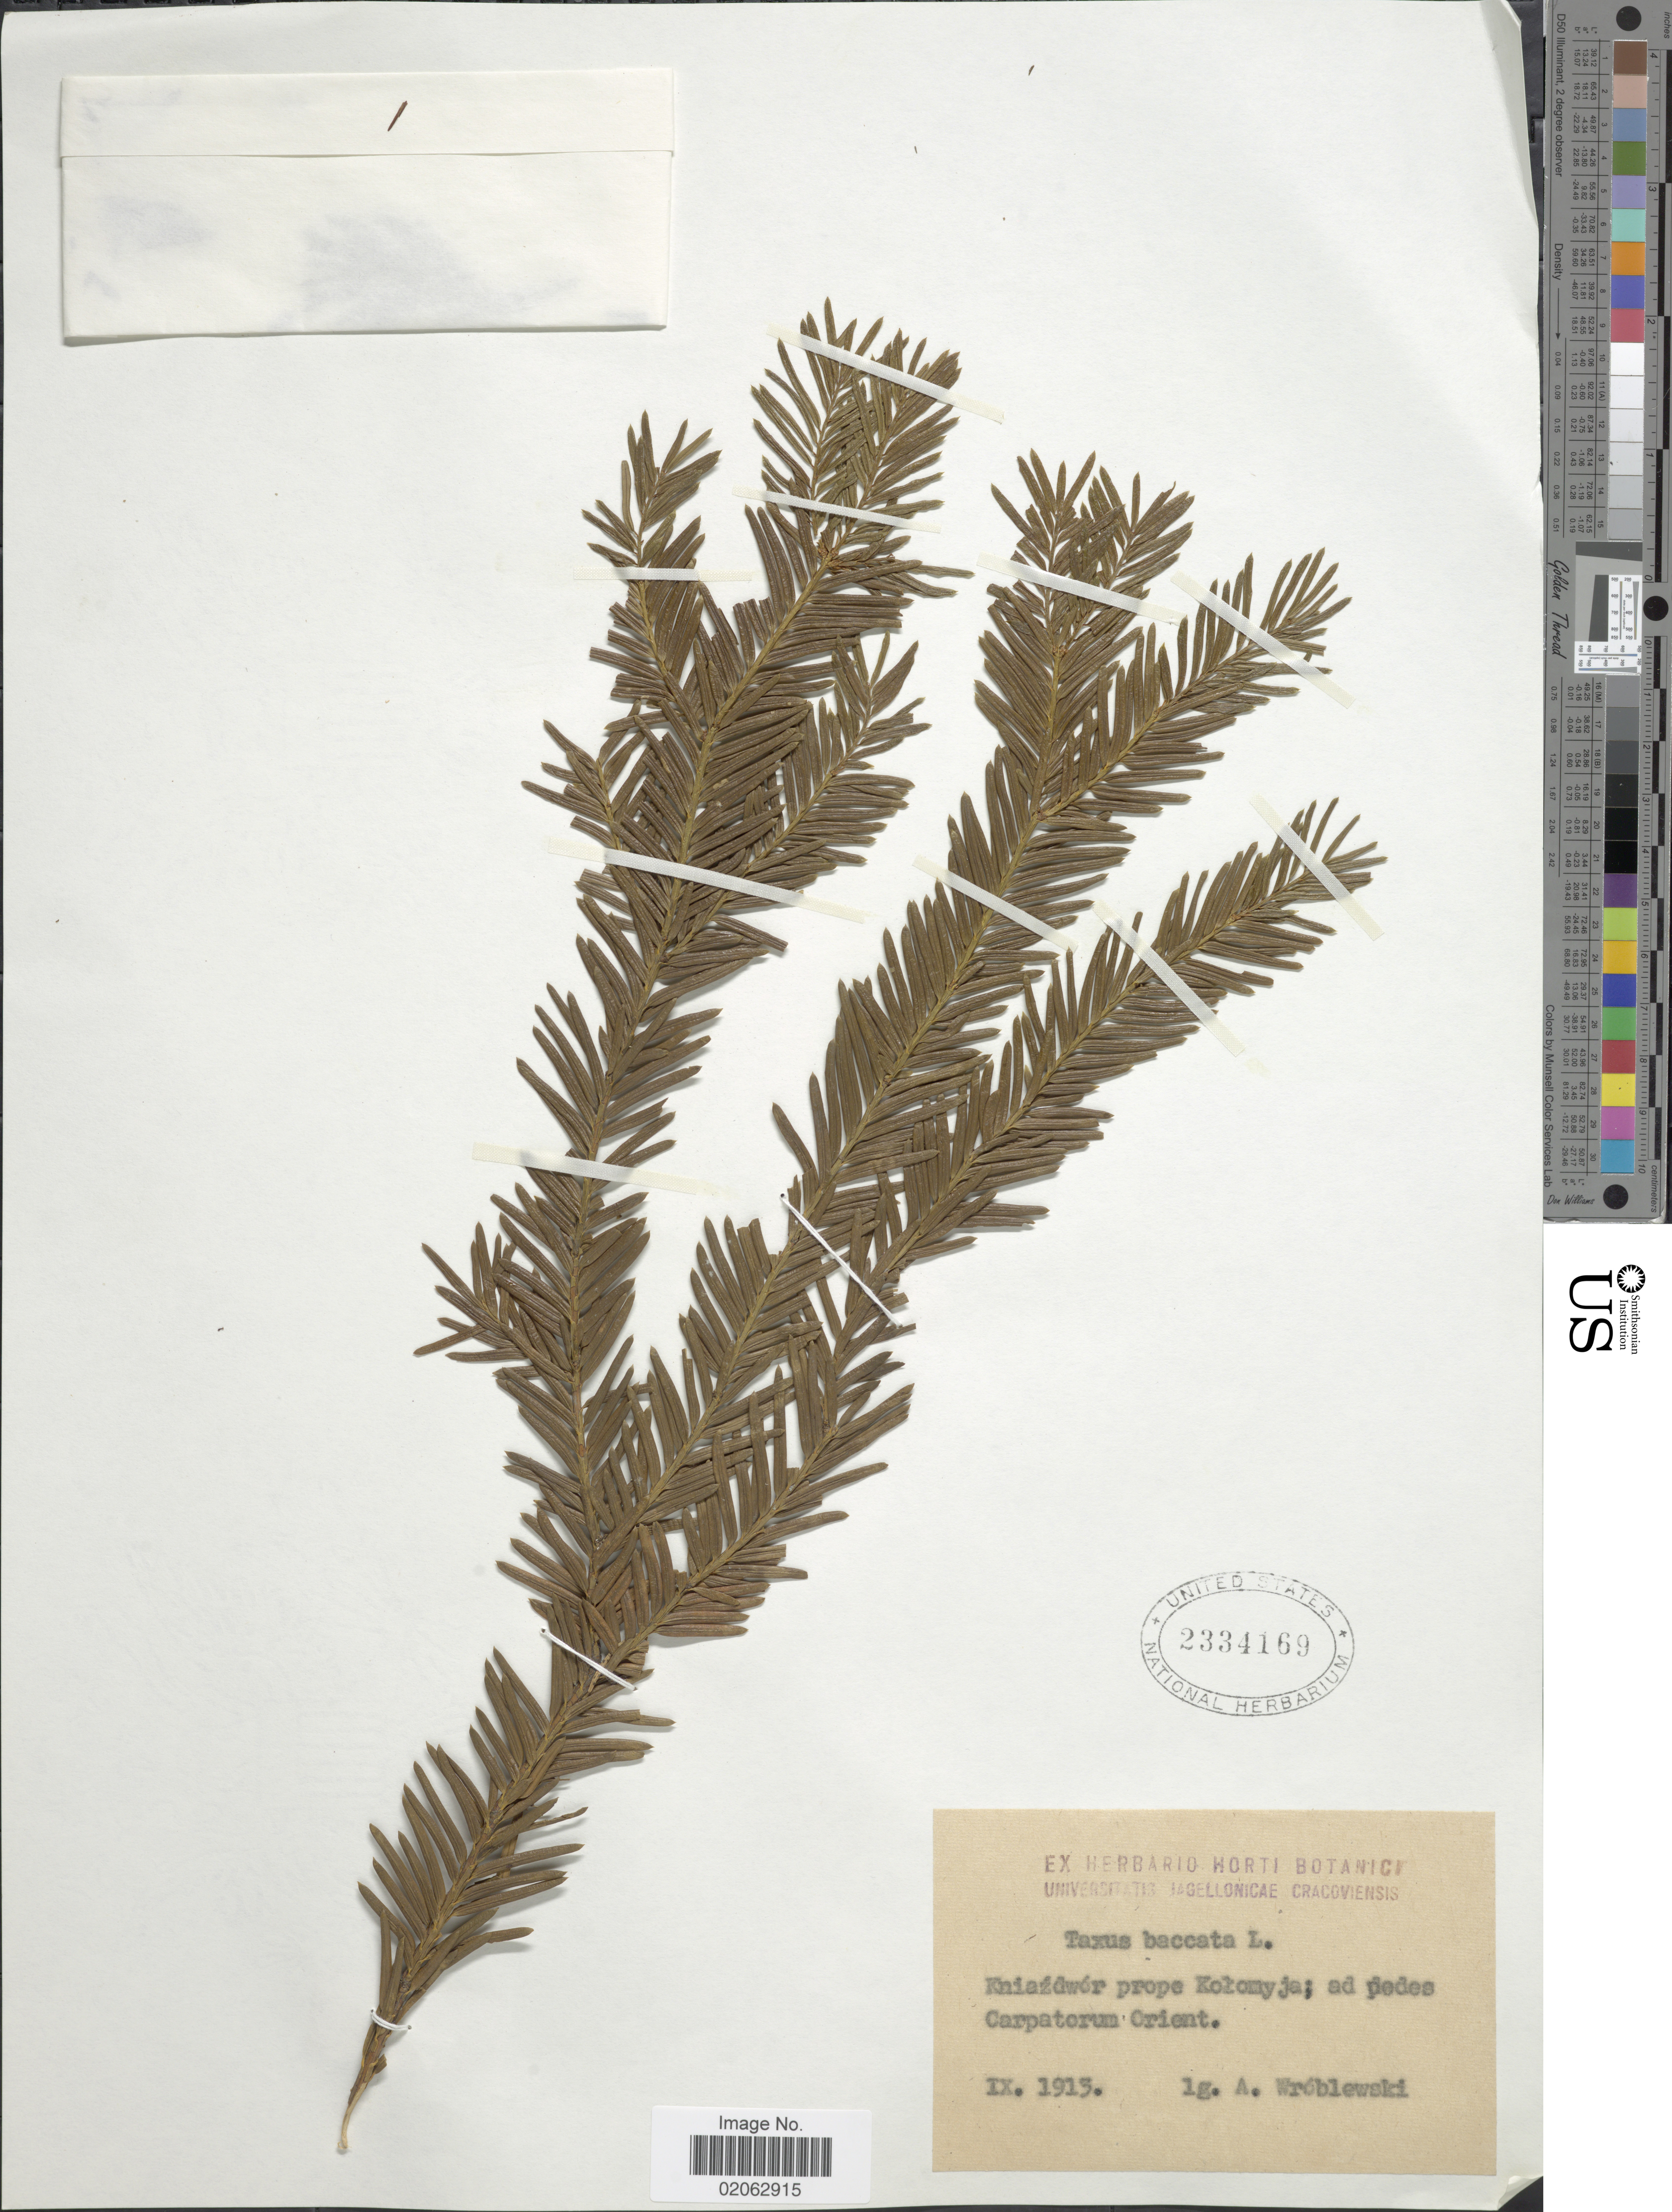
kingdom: Plantae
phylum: Tracheophyta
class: Pinopsida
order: Pinales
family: Taxaceae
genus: Taxus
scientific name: Taxus baccata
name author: L.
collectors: A. Wróblewski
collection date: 1913-09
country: Ukraine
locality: Khiazdwor prope Kokomyja; ad pedes Carpatorum Orient.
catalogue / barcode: US 2334169